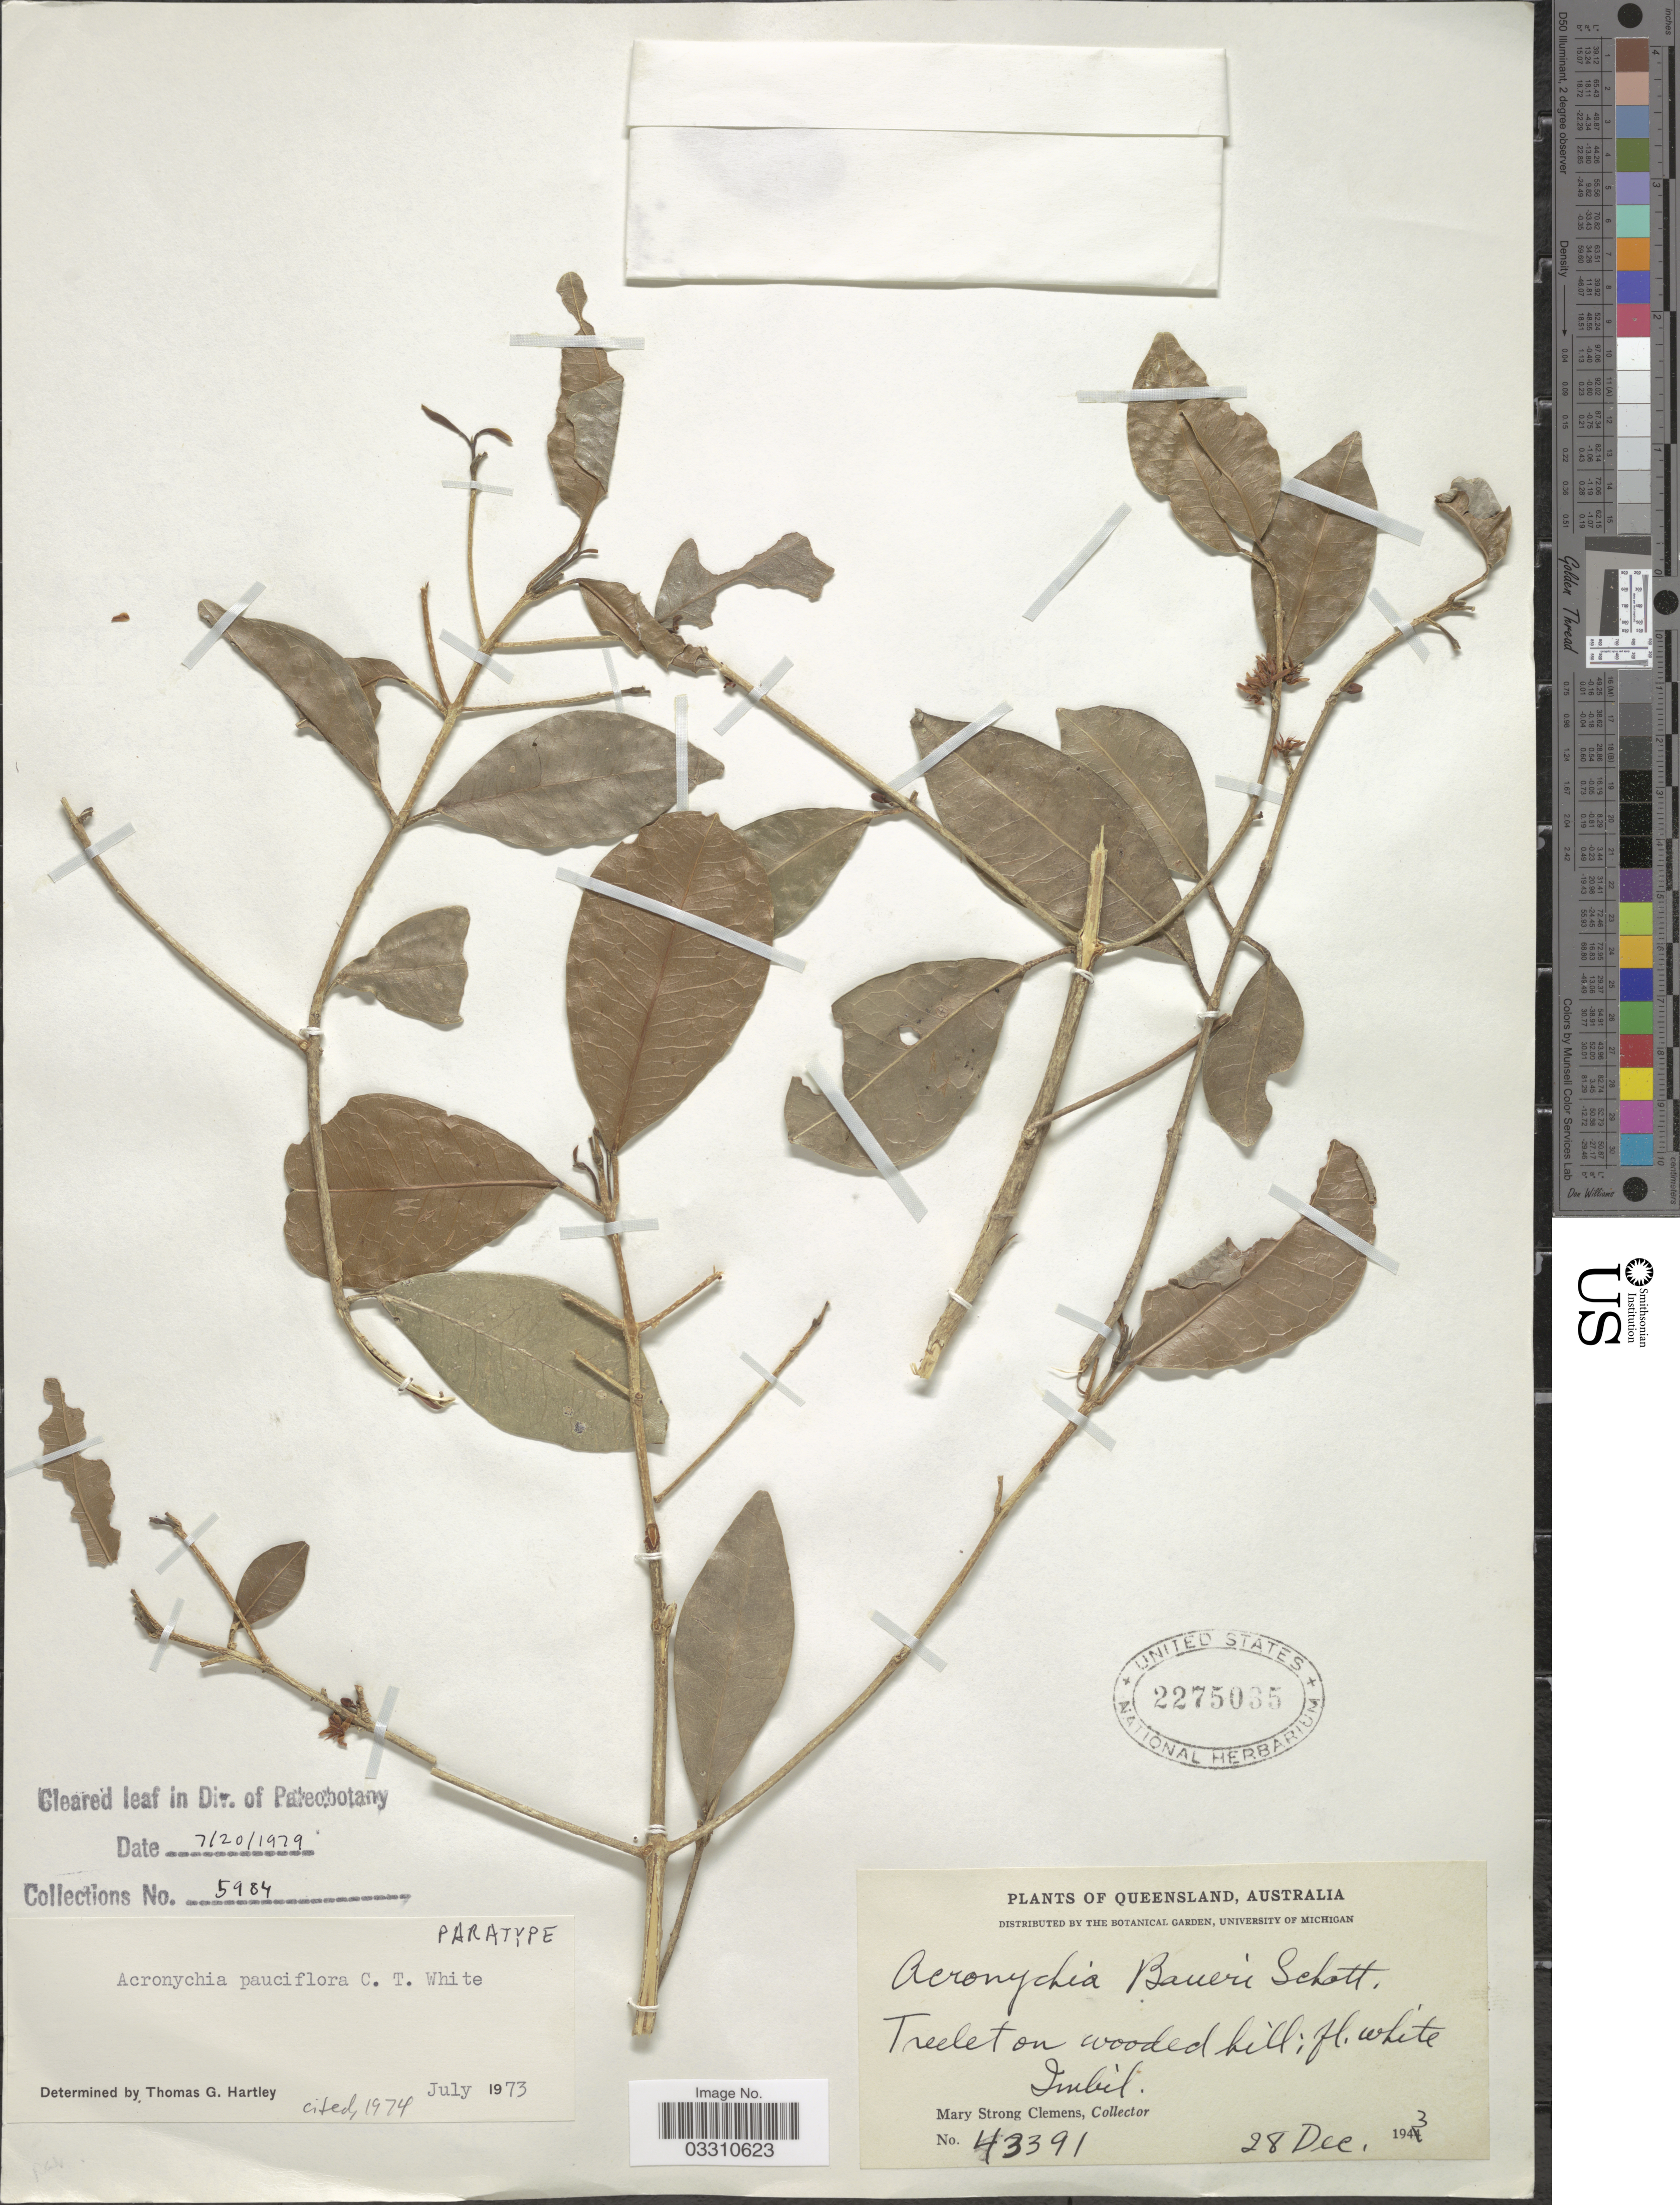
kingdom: Plantae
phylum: Tracheophyta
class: Magnoliopsida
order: Sapindales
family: Rutaceae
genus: Acronychia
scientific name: Acronychia pauciflora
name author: C.T. White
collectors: M. S. Clemens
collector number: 43391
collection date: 1943-12-28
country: Australia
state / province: Queensland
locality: Imbil.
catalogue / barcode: US 2275035